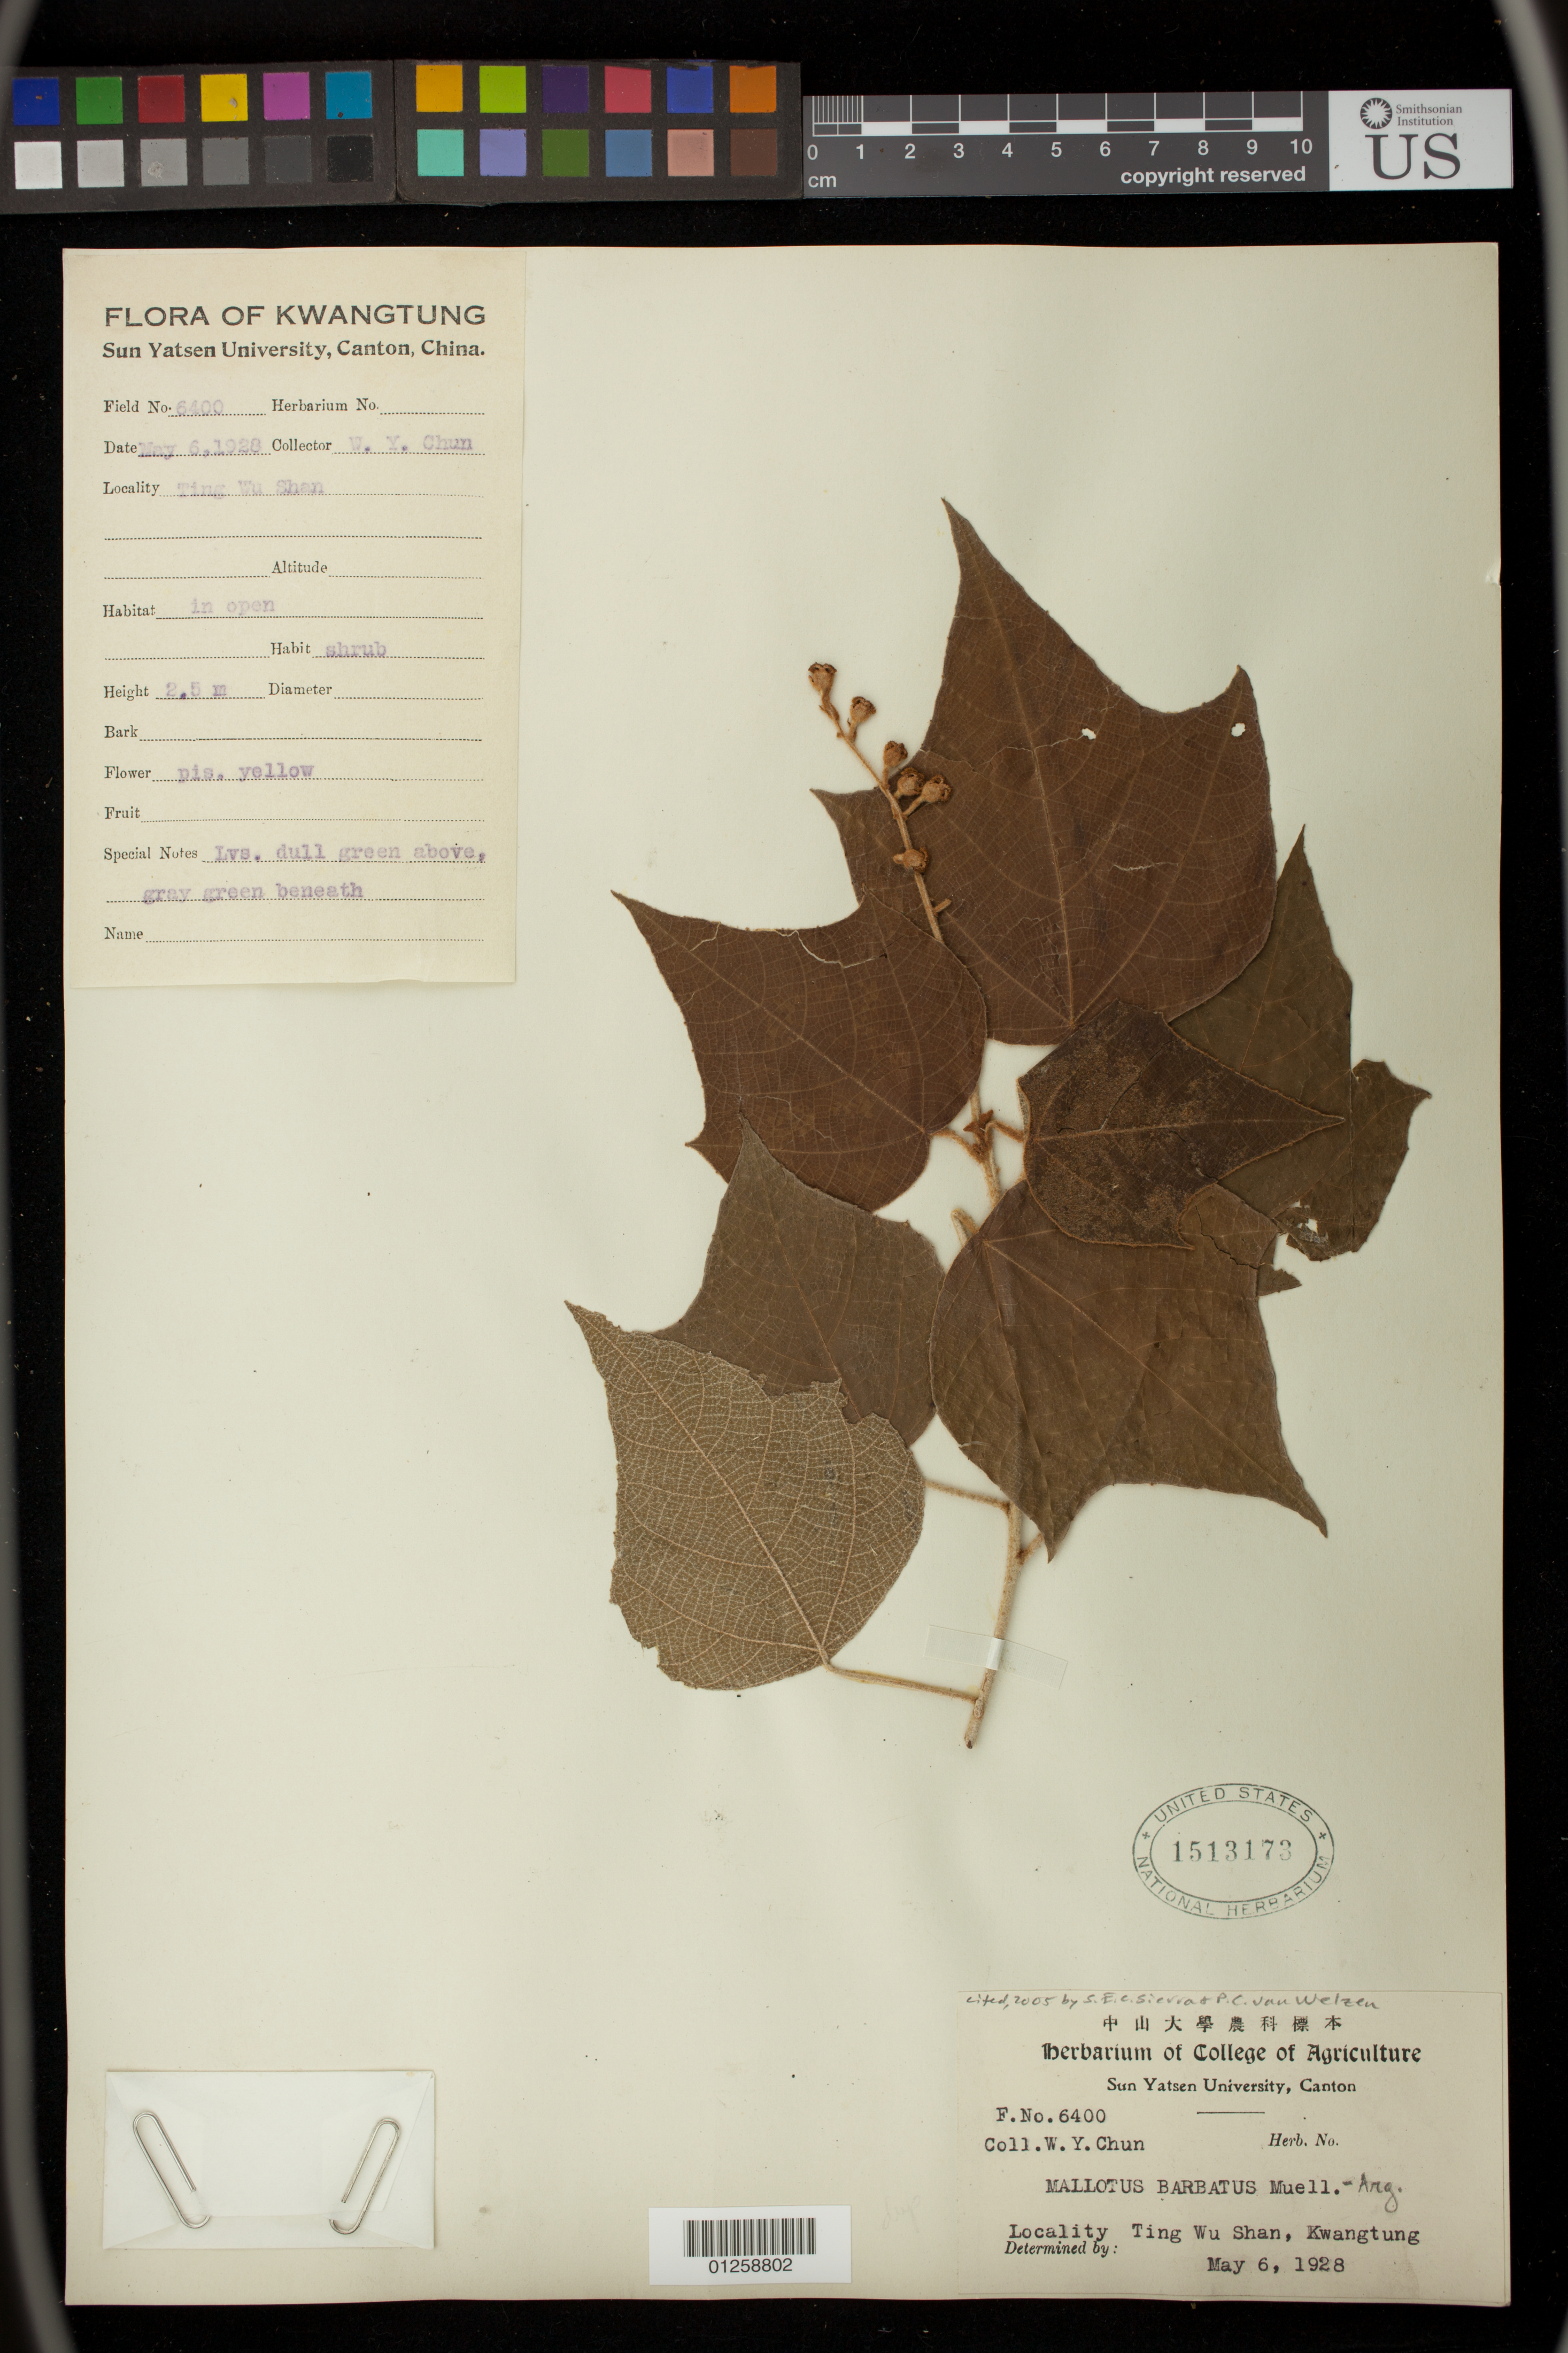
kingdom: Plantae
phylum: Tracheophyta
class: Magnoliopsida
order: Malpighiales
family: Euphorbiaceae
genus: Mallotus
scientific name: Mallotus barbatus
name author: Müll. Arg.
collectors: W. Y. Chun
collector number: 6400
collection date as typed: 6 May 1928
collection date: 1928-05-06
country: China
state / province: Guangdong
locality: Ting Wu Shan.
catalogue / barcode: US 1513173